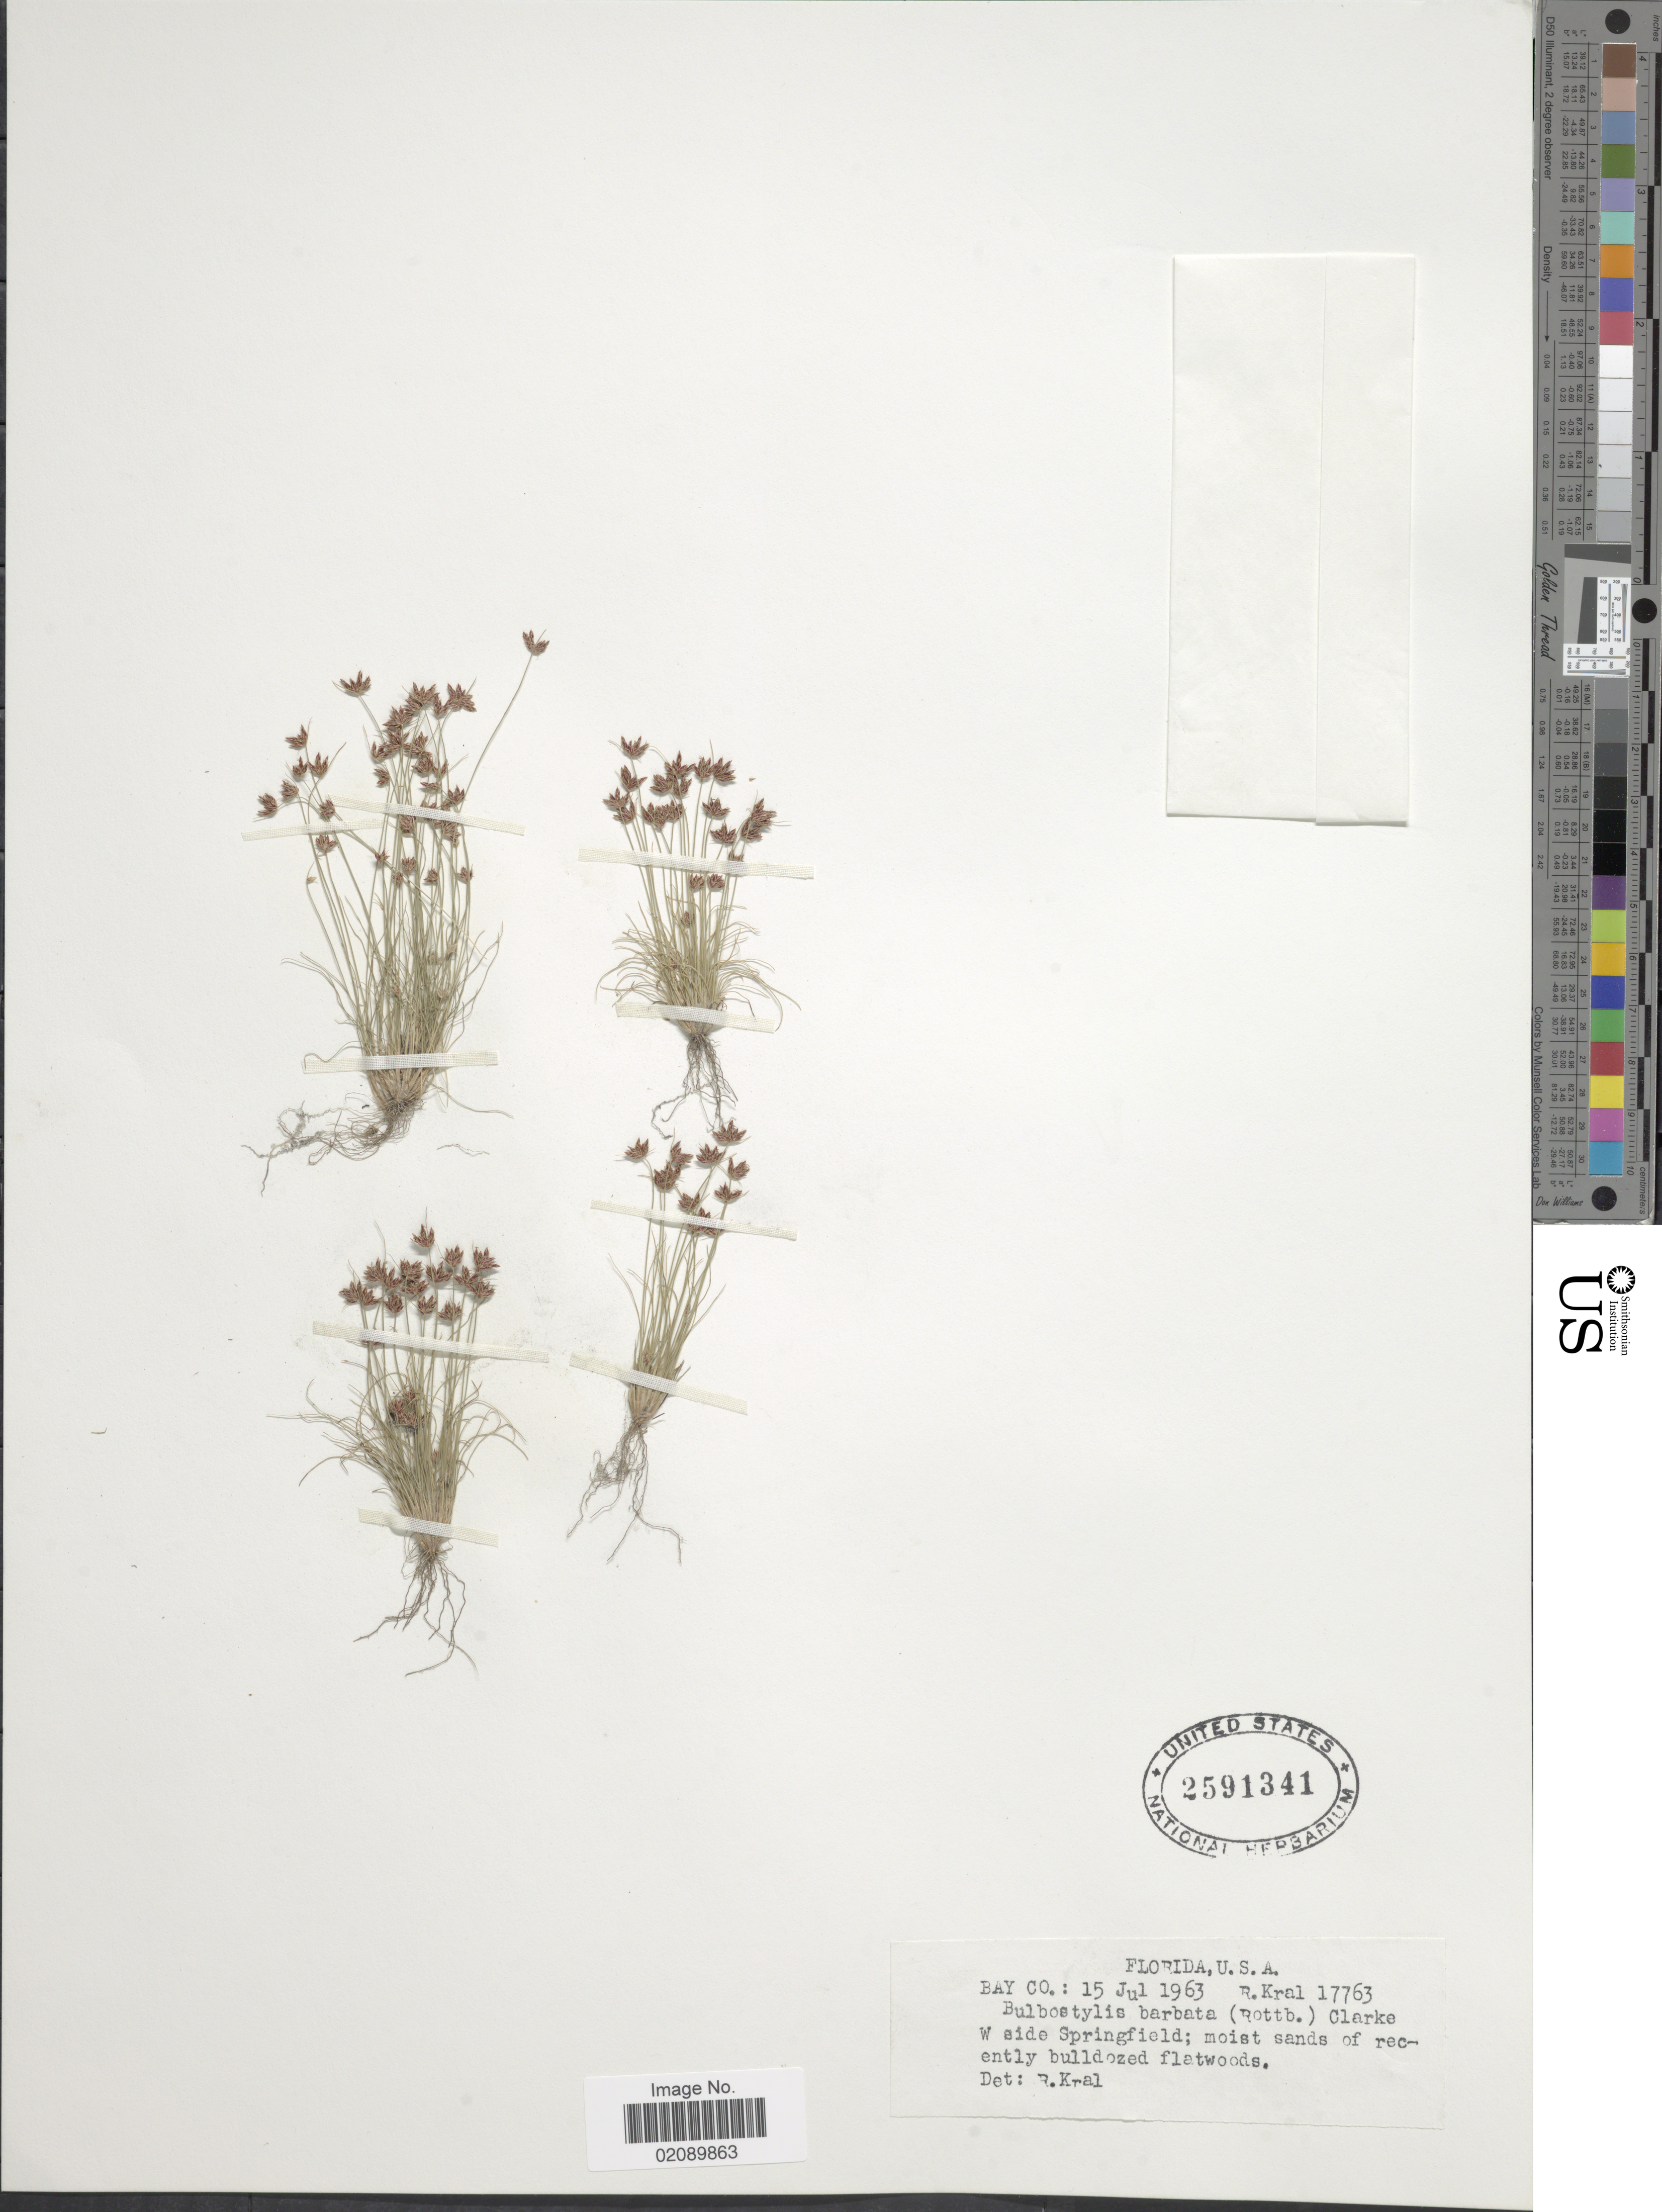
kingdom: Plantae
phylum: Tracheophyta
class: Liliopsida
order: Poales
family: Cyperaceae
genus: Bulbostylis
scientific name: Bulbostylis barbata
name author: (Rottb.) C.B. Clarke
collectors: R. Kral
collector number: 17763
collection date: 1963-07-15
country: United States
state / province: Florida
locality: Bay Co. W side Springfield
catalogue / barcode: US 2591341